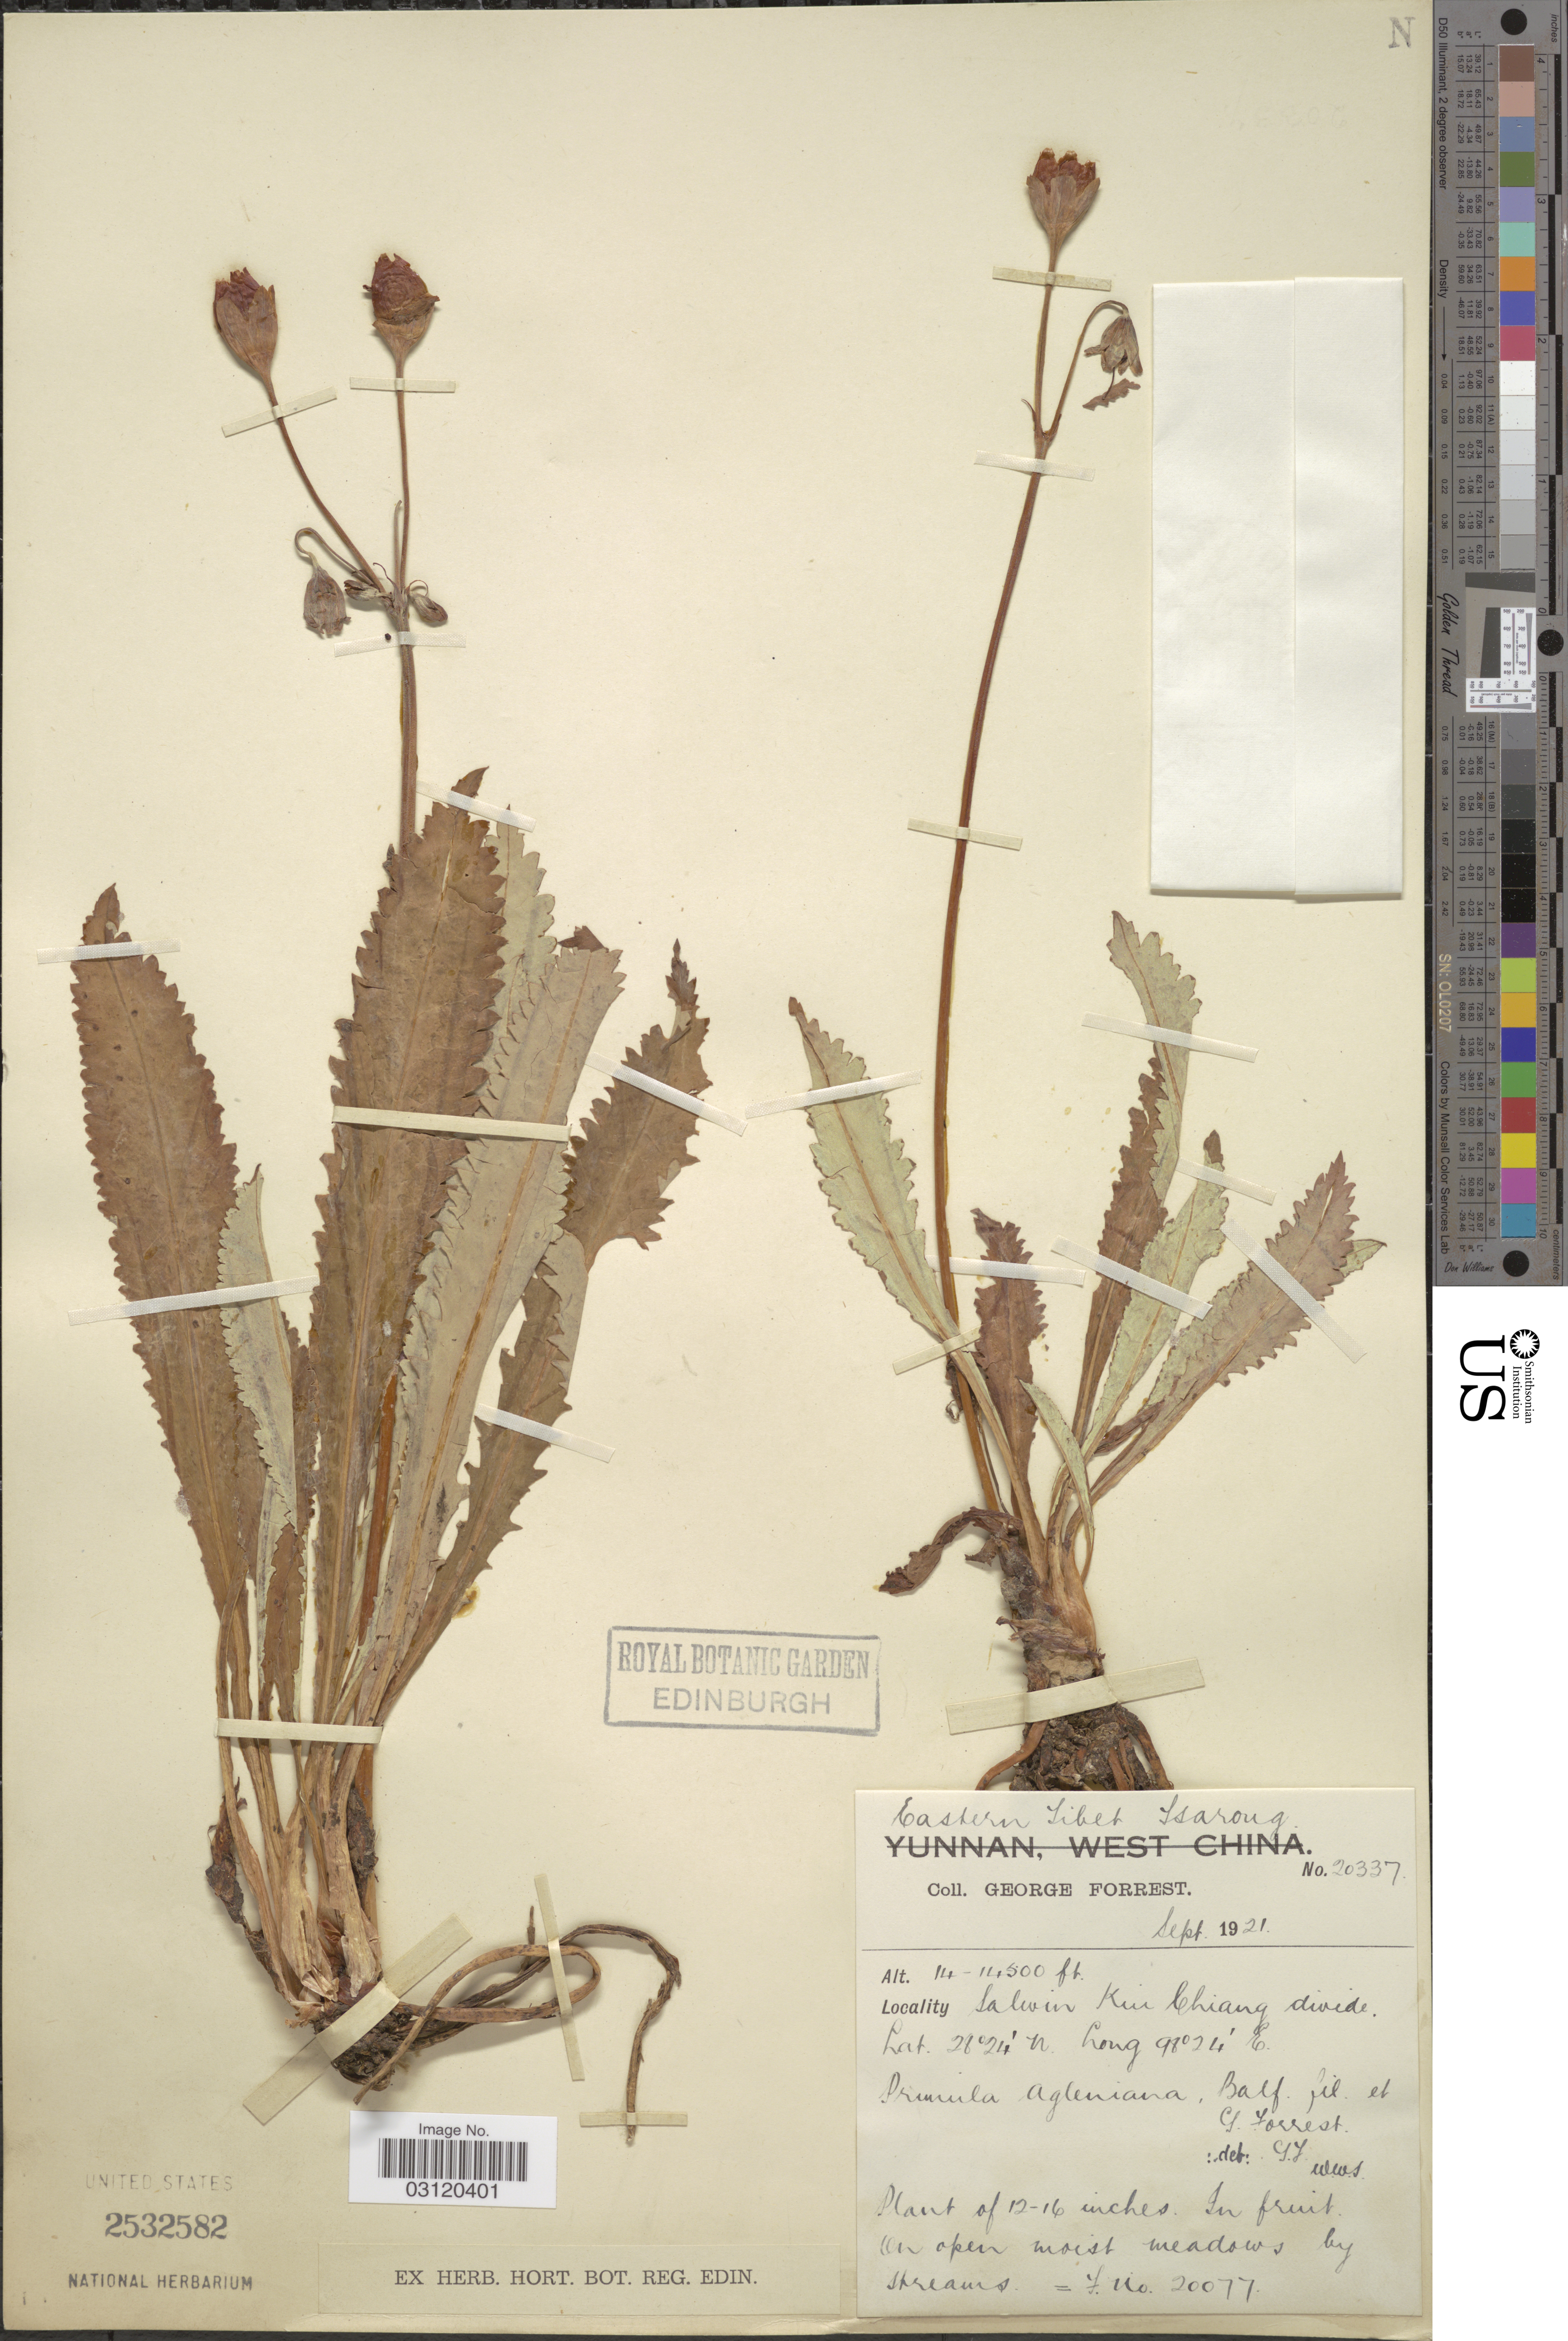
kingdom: Plantae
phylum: Tracheophyta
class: Magnoliopsida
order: Ericales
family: Primulaceae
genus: Primula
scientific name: Primula agleniana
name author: Balf. f. & Forrest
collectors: G. Forrest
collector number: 20337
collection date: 1921-09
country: China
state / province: Xizang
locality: Eastern Tibet, Isarong. Salwin Kiu Chiang divide.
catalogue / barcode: US 2532582